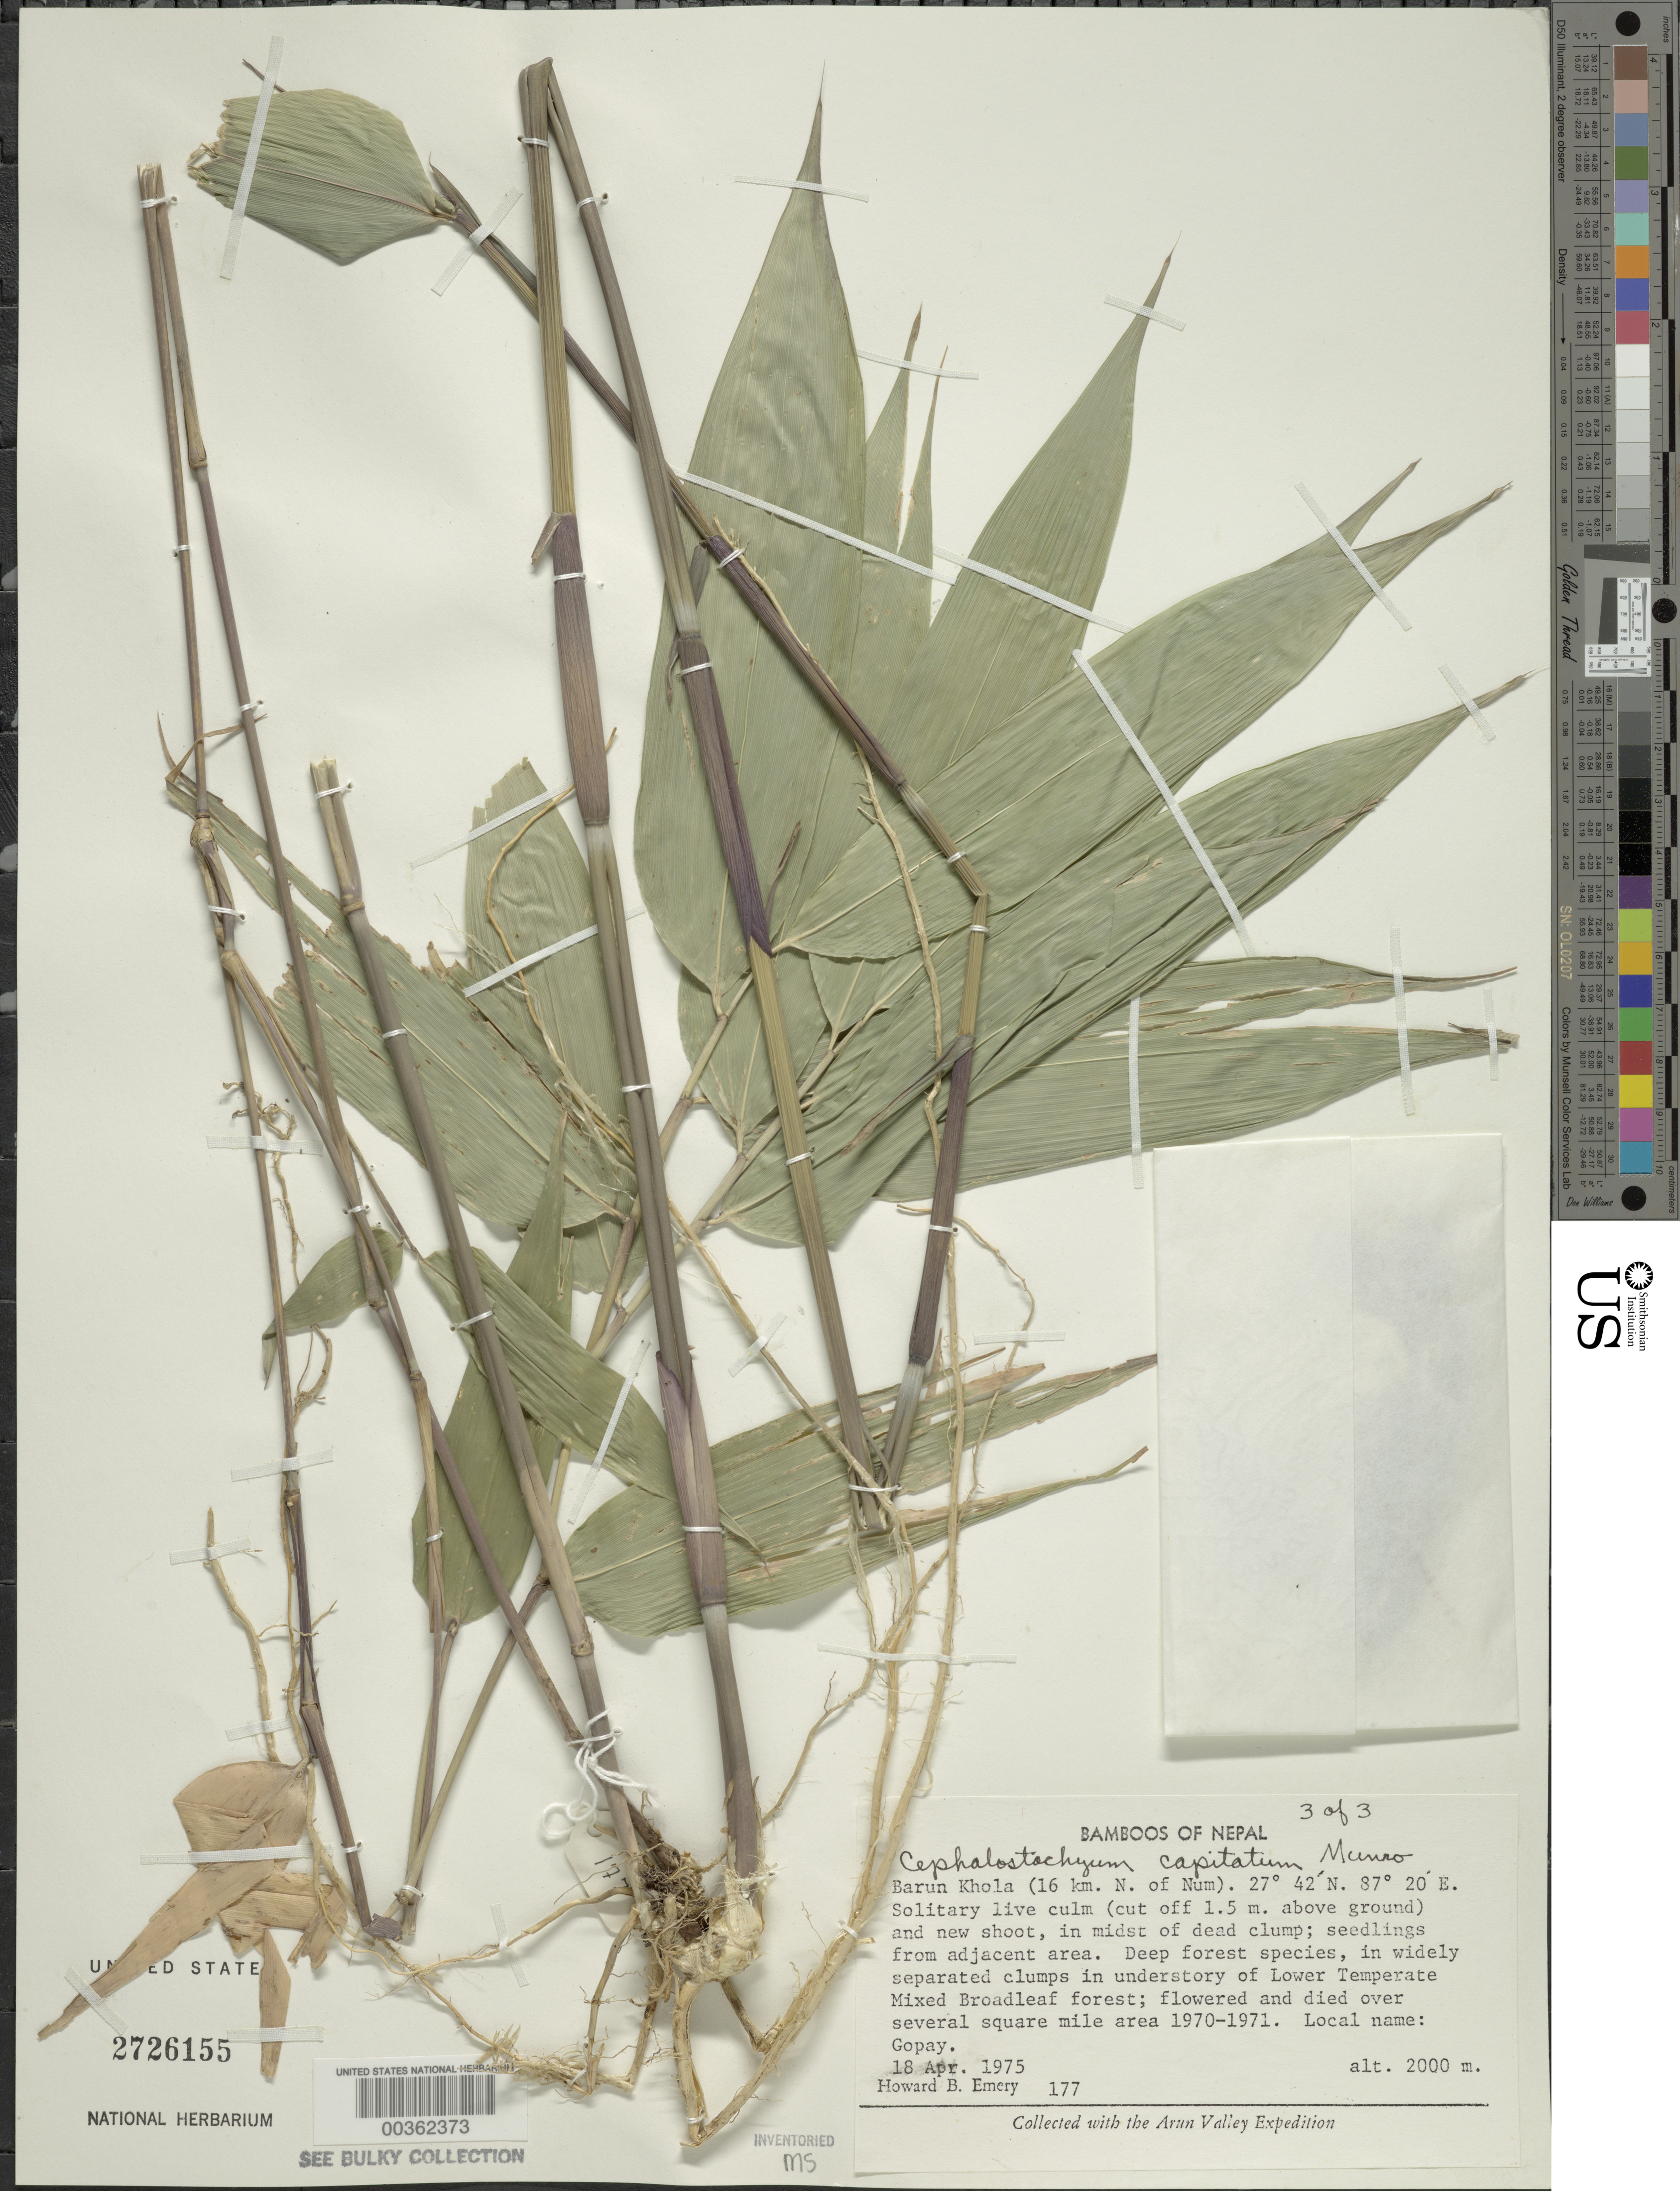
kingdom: Plantae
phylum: Tracheophyta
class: Liliopsida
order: Poales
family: Poaceae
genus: Cephalostachyum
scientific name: Cephalostachyum capitatum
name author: Munro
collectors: H. B. Emery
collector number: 177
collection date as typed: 18 Apr 1975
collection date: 1975-04-18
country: Nepal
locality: Barun khola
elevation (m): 2000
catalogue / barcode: US 2726155